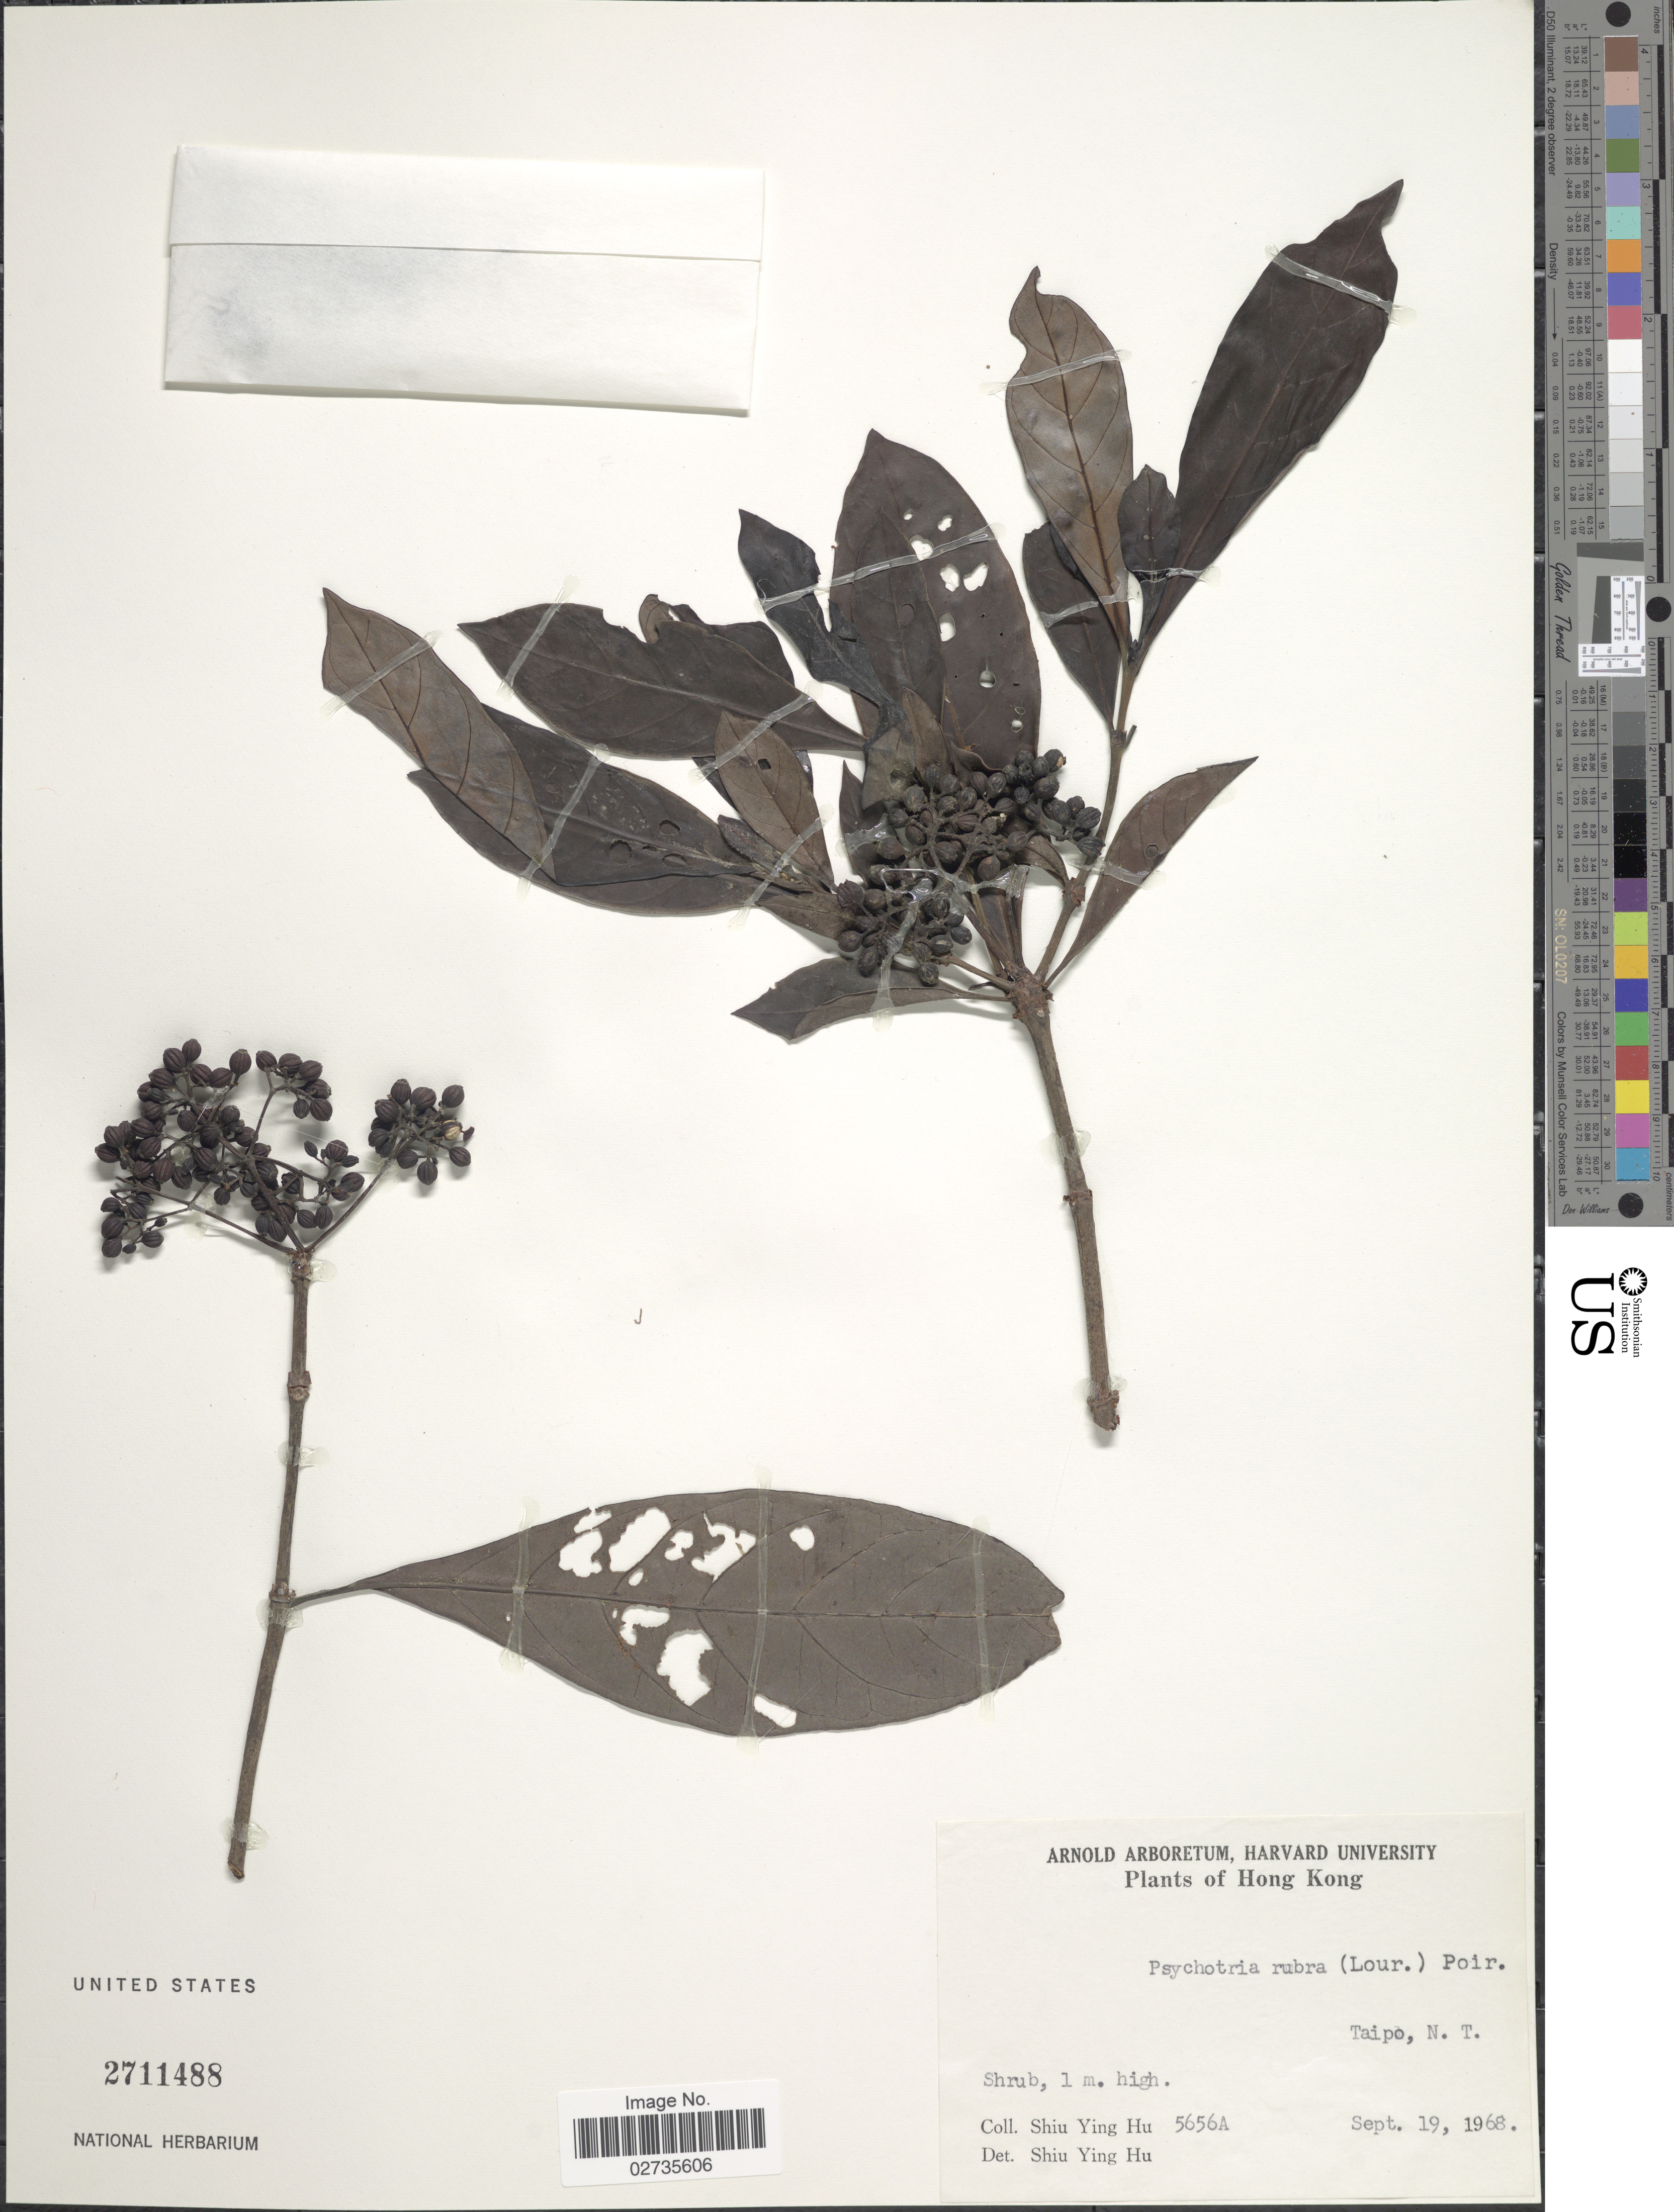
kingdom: Plantae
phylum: Tracheophyta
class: Magnoliopsida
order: Gentianales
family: Rubiaceae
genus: Psychotria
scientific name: Psychotria rubra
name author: (Lour.) Poir.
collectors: S. Y. Hu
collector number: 5656A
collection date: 1968-09-19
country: China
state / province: Hong Kong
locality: Taipo, N. T.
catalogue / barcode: US 2711488